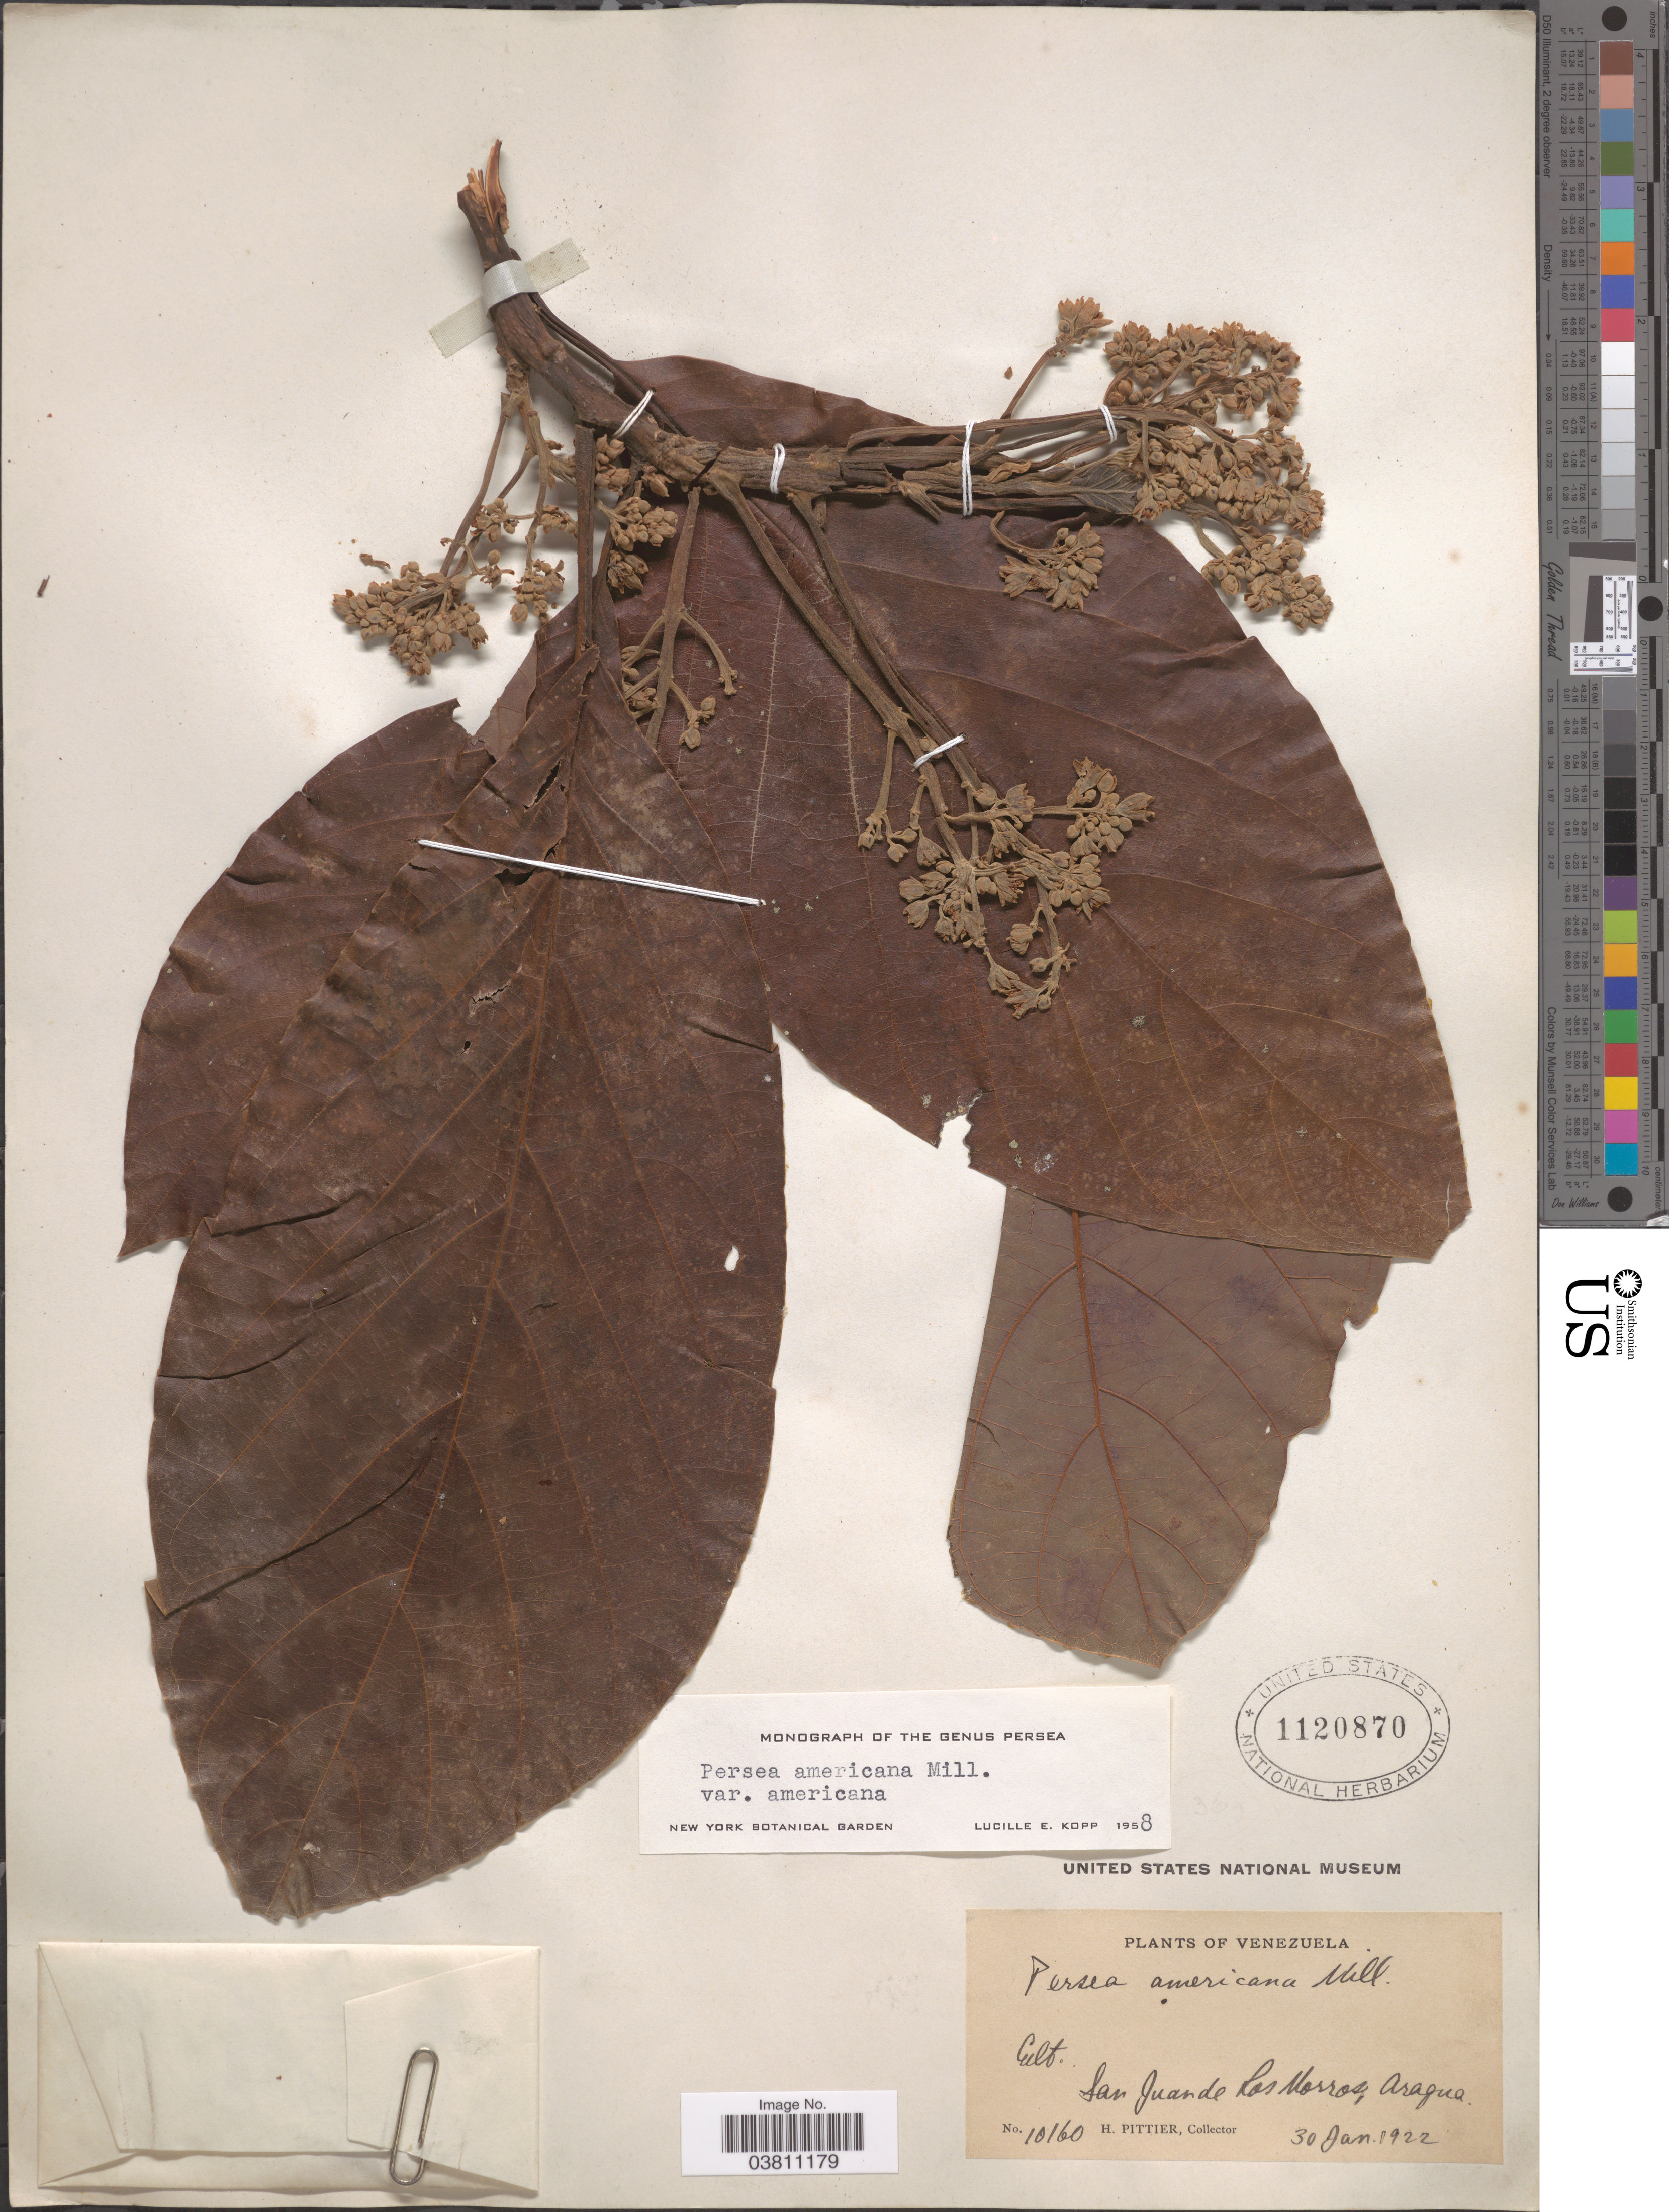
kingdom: Plantae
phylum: Tracheophyta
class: Magnoliopsida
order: Laurales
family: Lauraceae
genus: Persea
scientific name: Persea americana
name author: Mill.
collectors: H. F. Pittier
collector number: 10160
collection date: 1922-01-30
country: Venezuela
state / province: Aragua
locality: San Juan de Los Morros.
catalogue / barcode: US 1120870